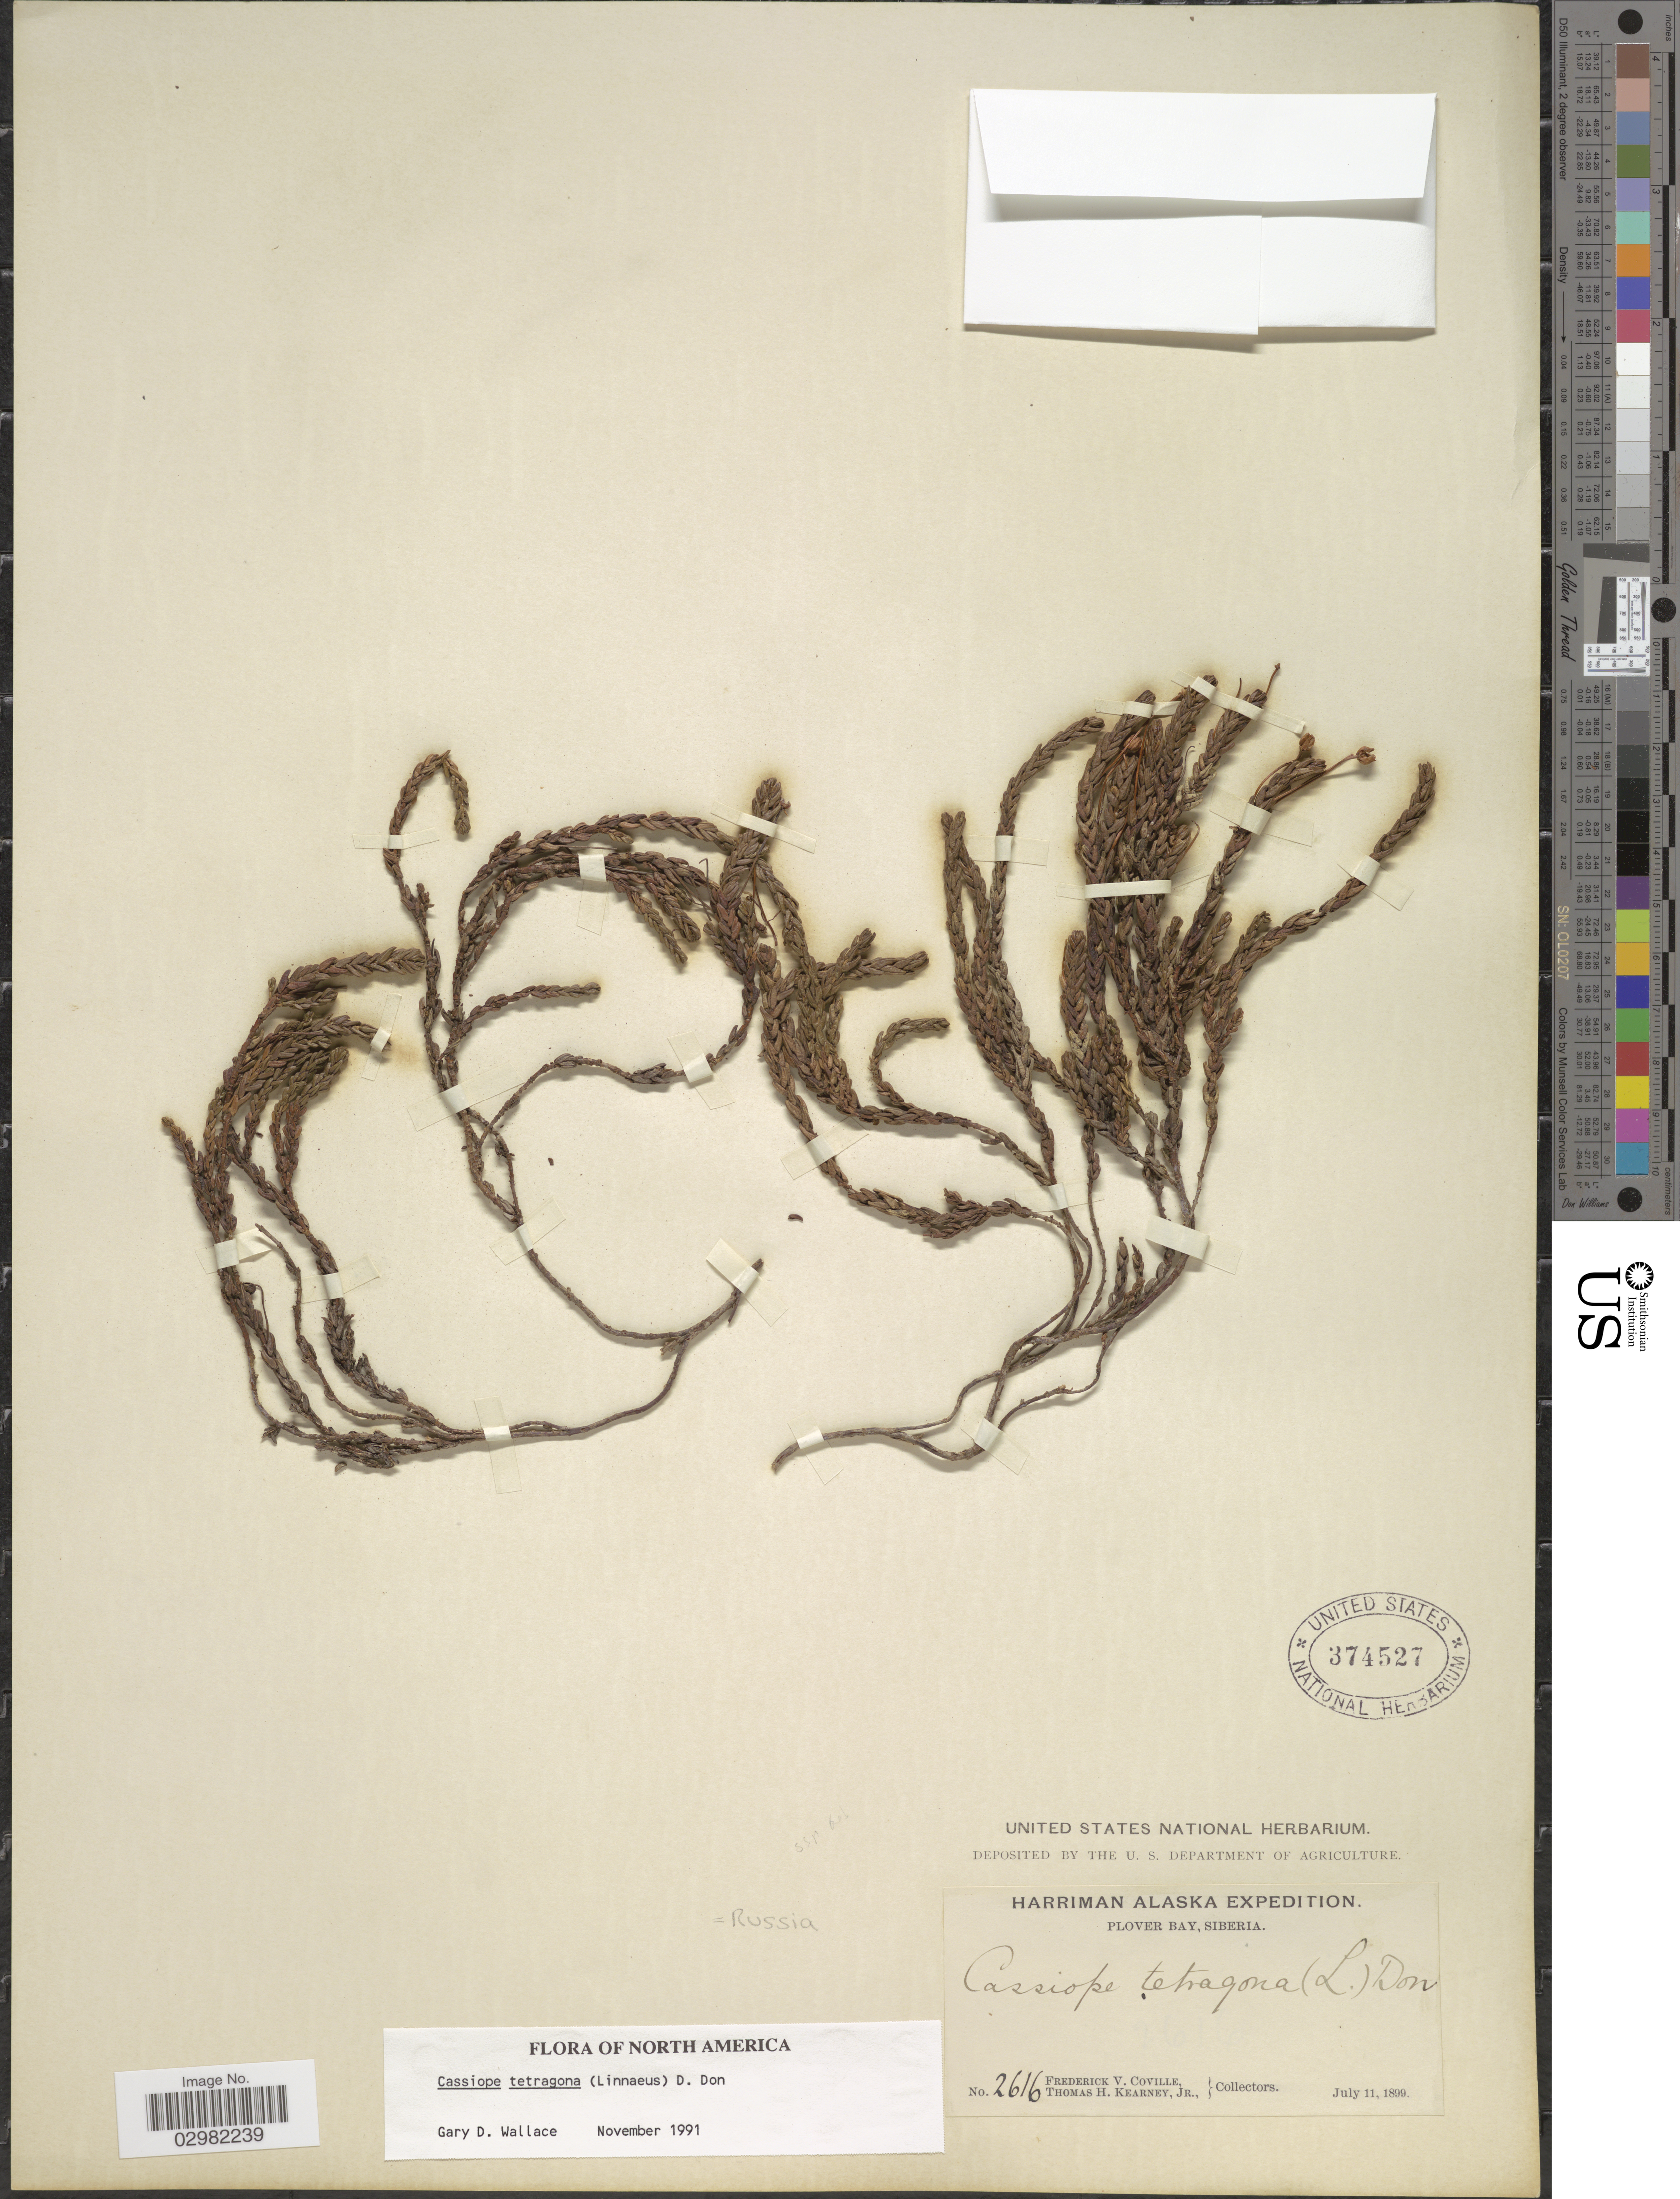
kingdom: Plantae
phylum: Tracheophyta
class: Magnoliopsida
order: Ericales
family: Ericaceae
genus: Cassiope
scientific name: Cassiope tetragona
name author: (L.) D. Don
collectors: F. V. Coville & T. H. Kearney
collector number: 2616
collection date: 1899-07-11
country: Russian Federation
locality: Plover Bay, Siberia.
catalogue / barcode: US 374527